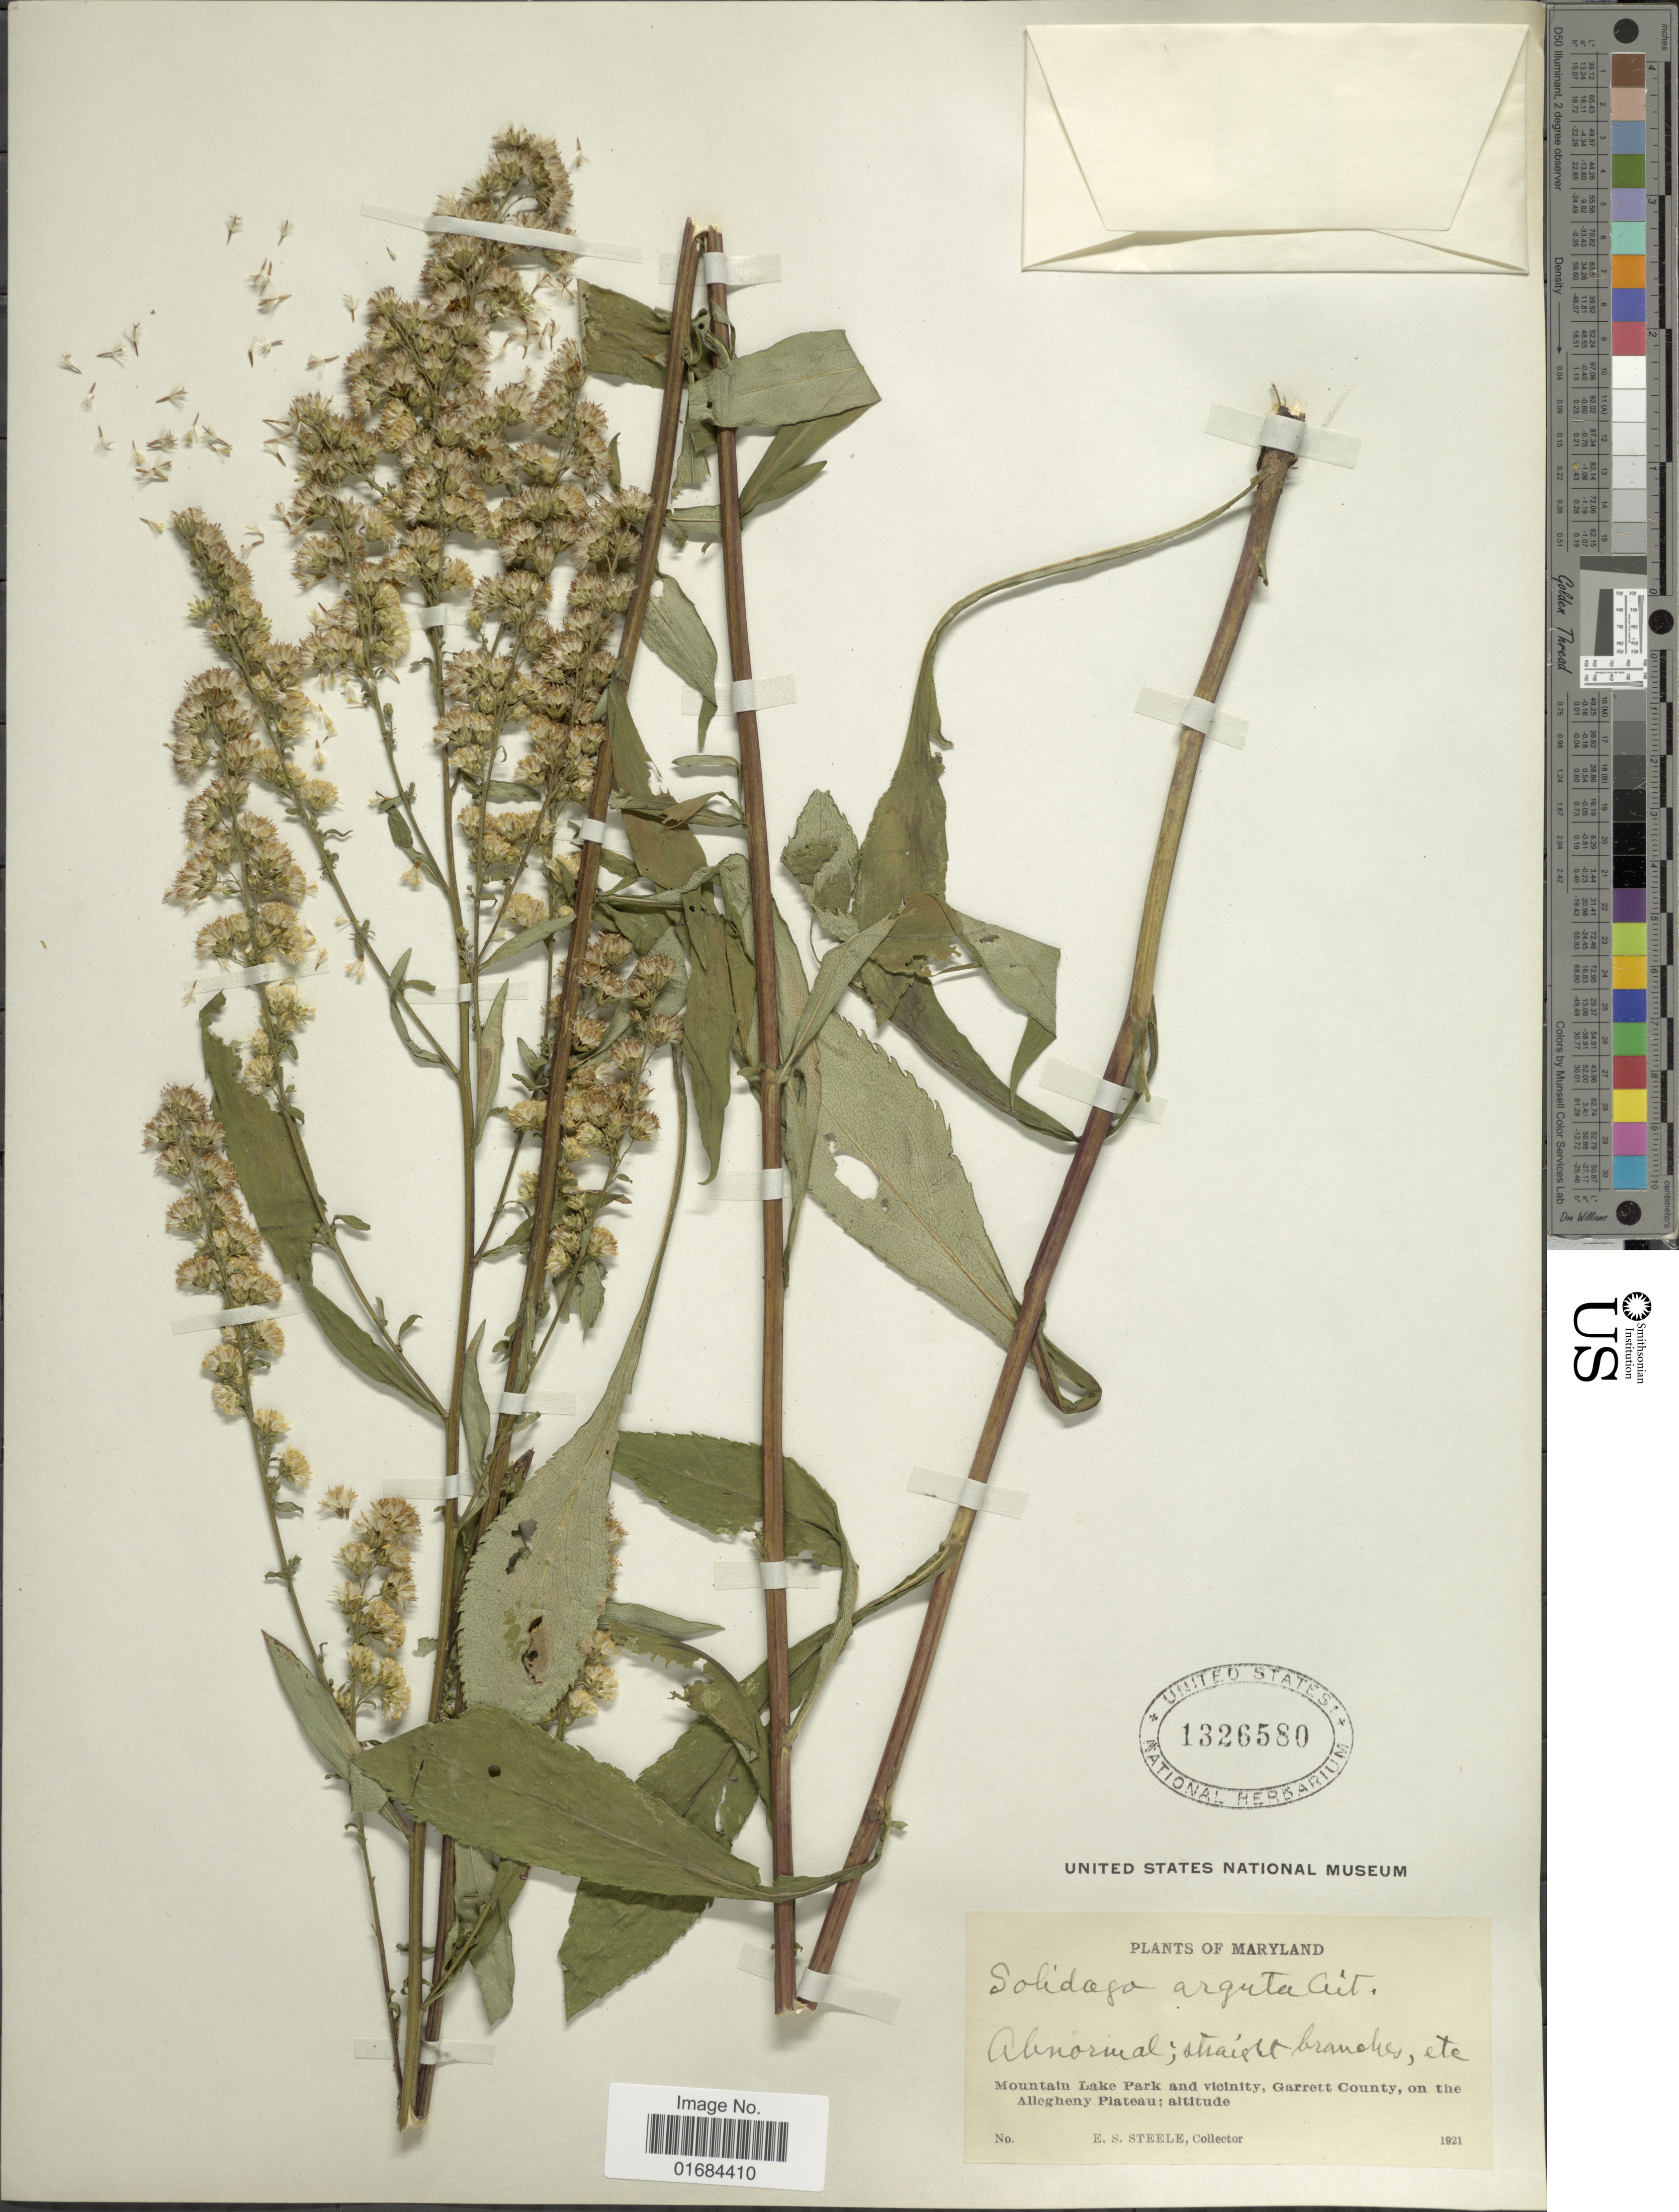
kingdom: Plantae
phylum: Tracheophyta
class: Magnoliopsida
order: Asterales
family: Asteraceae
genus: Solidago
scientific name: Solidago arguta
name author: Aiton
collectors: E. Steele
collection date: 1921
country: United States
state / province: Maryland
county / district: Garrett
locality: Mountain Lake Park and vinciniy, Garrett County, on the Allegheny Plateau.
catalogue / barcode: US 1326580